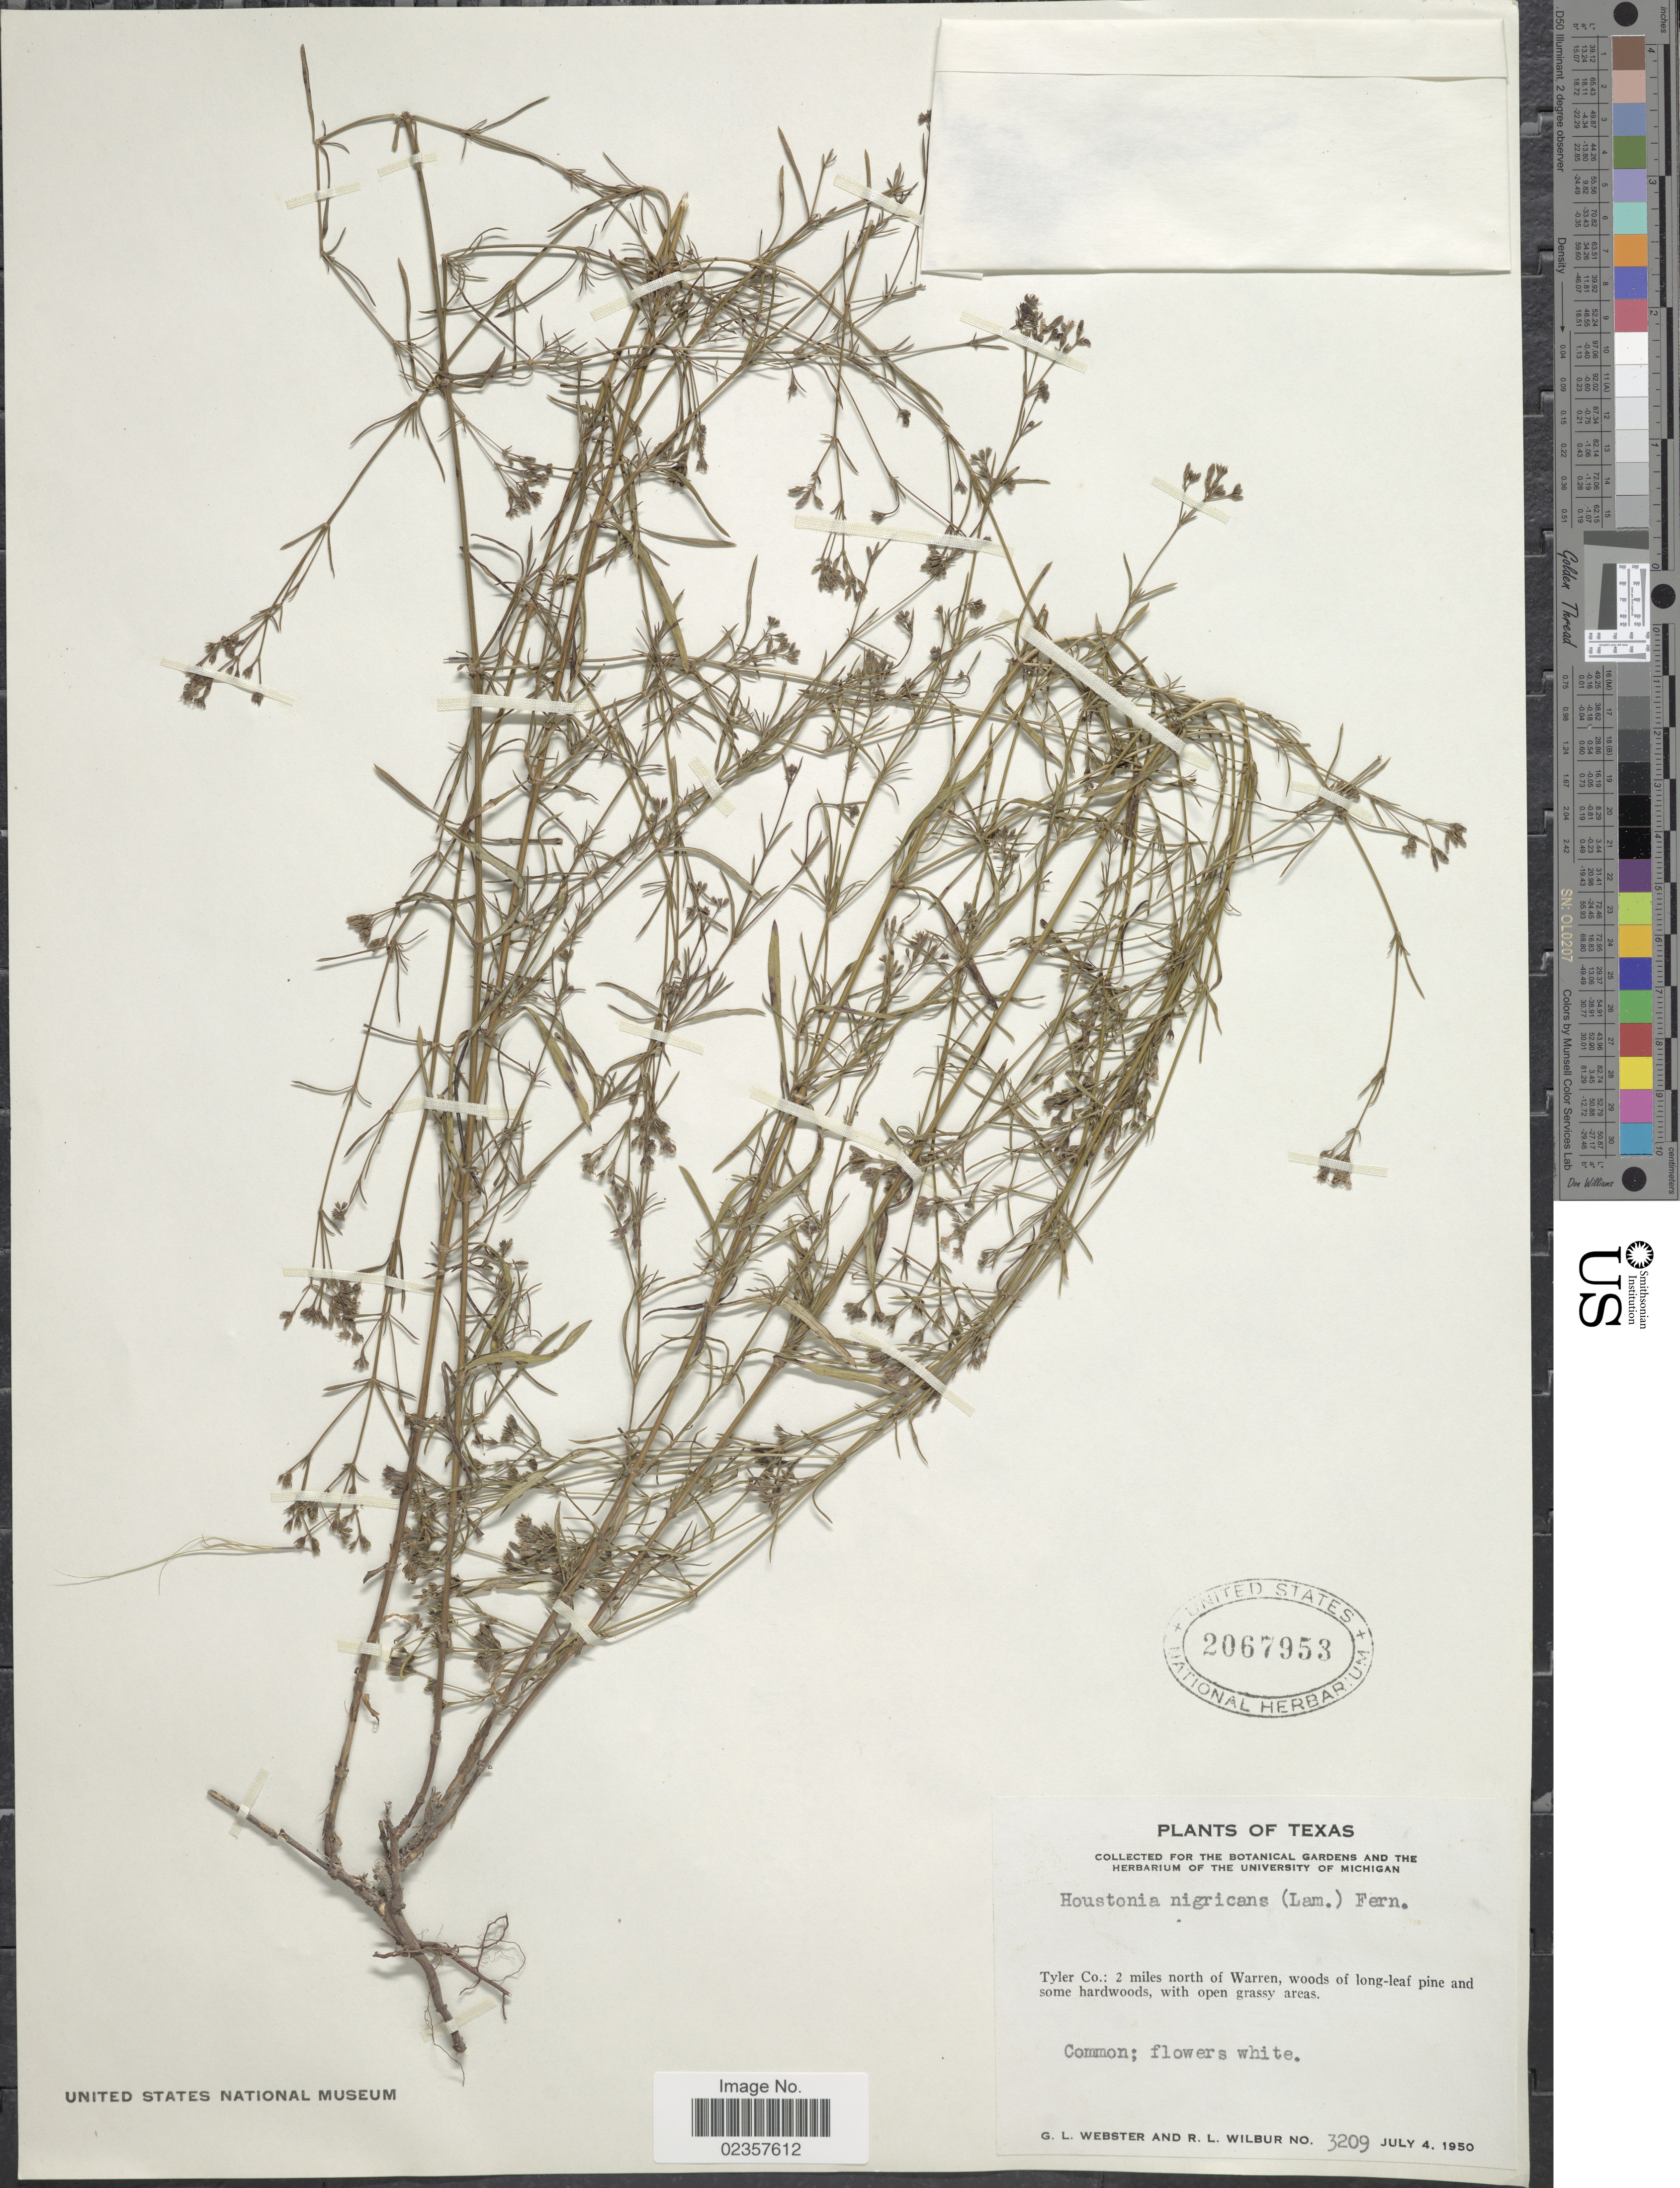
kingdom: Plantae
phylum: Tracheophyta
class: Magnoliopsida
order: Gentianales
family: Rubiaceae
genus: Houstonia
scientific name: Houstonia nigricans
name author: (Lam.) Fernald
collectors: G. L. Webster & R. L. Wilbur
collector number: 3209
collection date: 1950-07-04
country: United States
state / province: Texas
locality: Tyler Co.: 2 miles north of Warren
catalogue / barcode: US 2067953